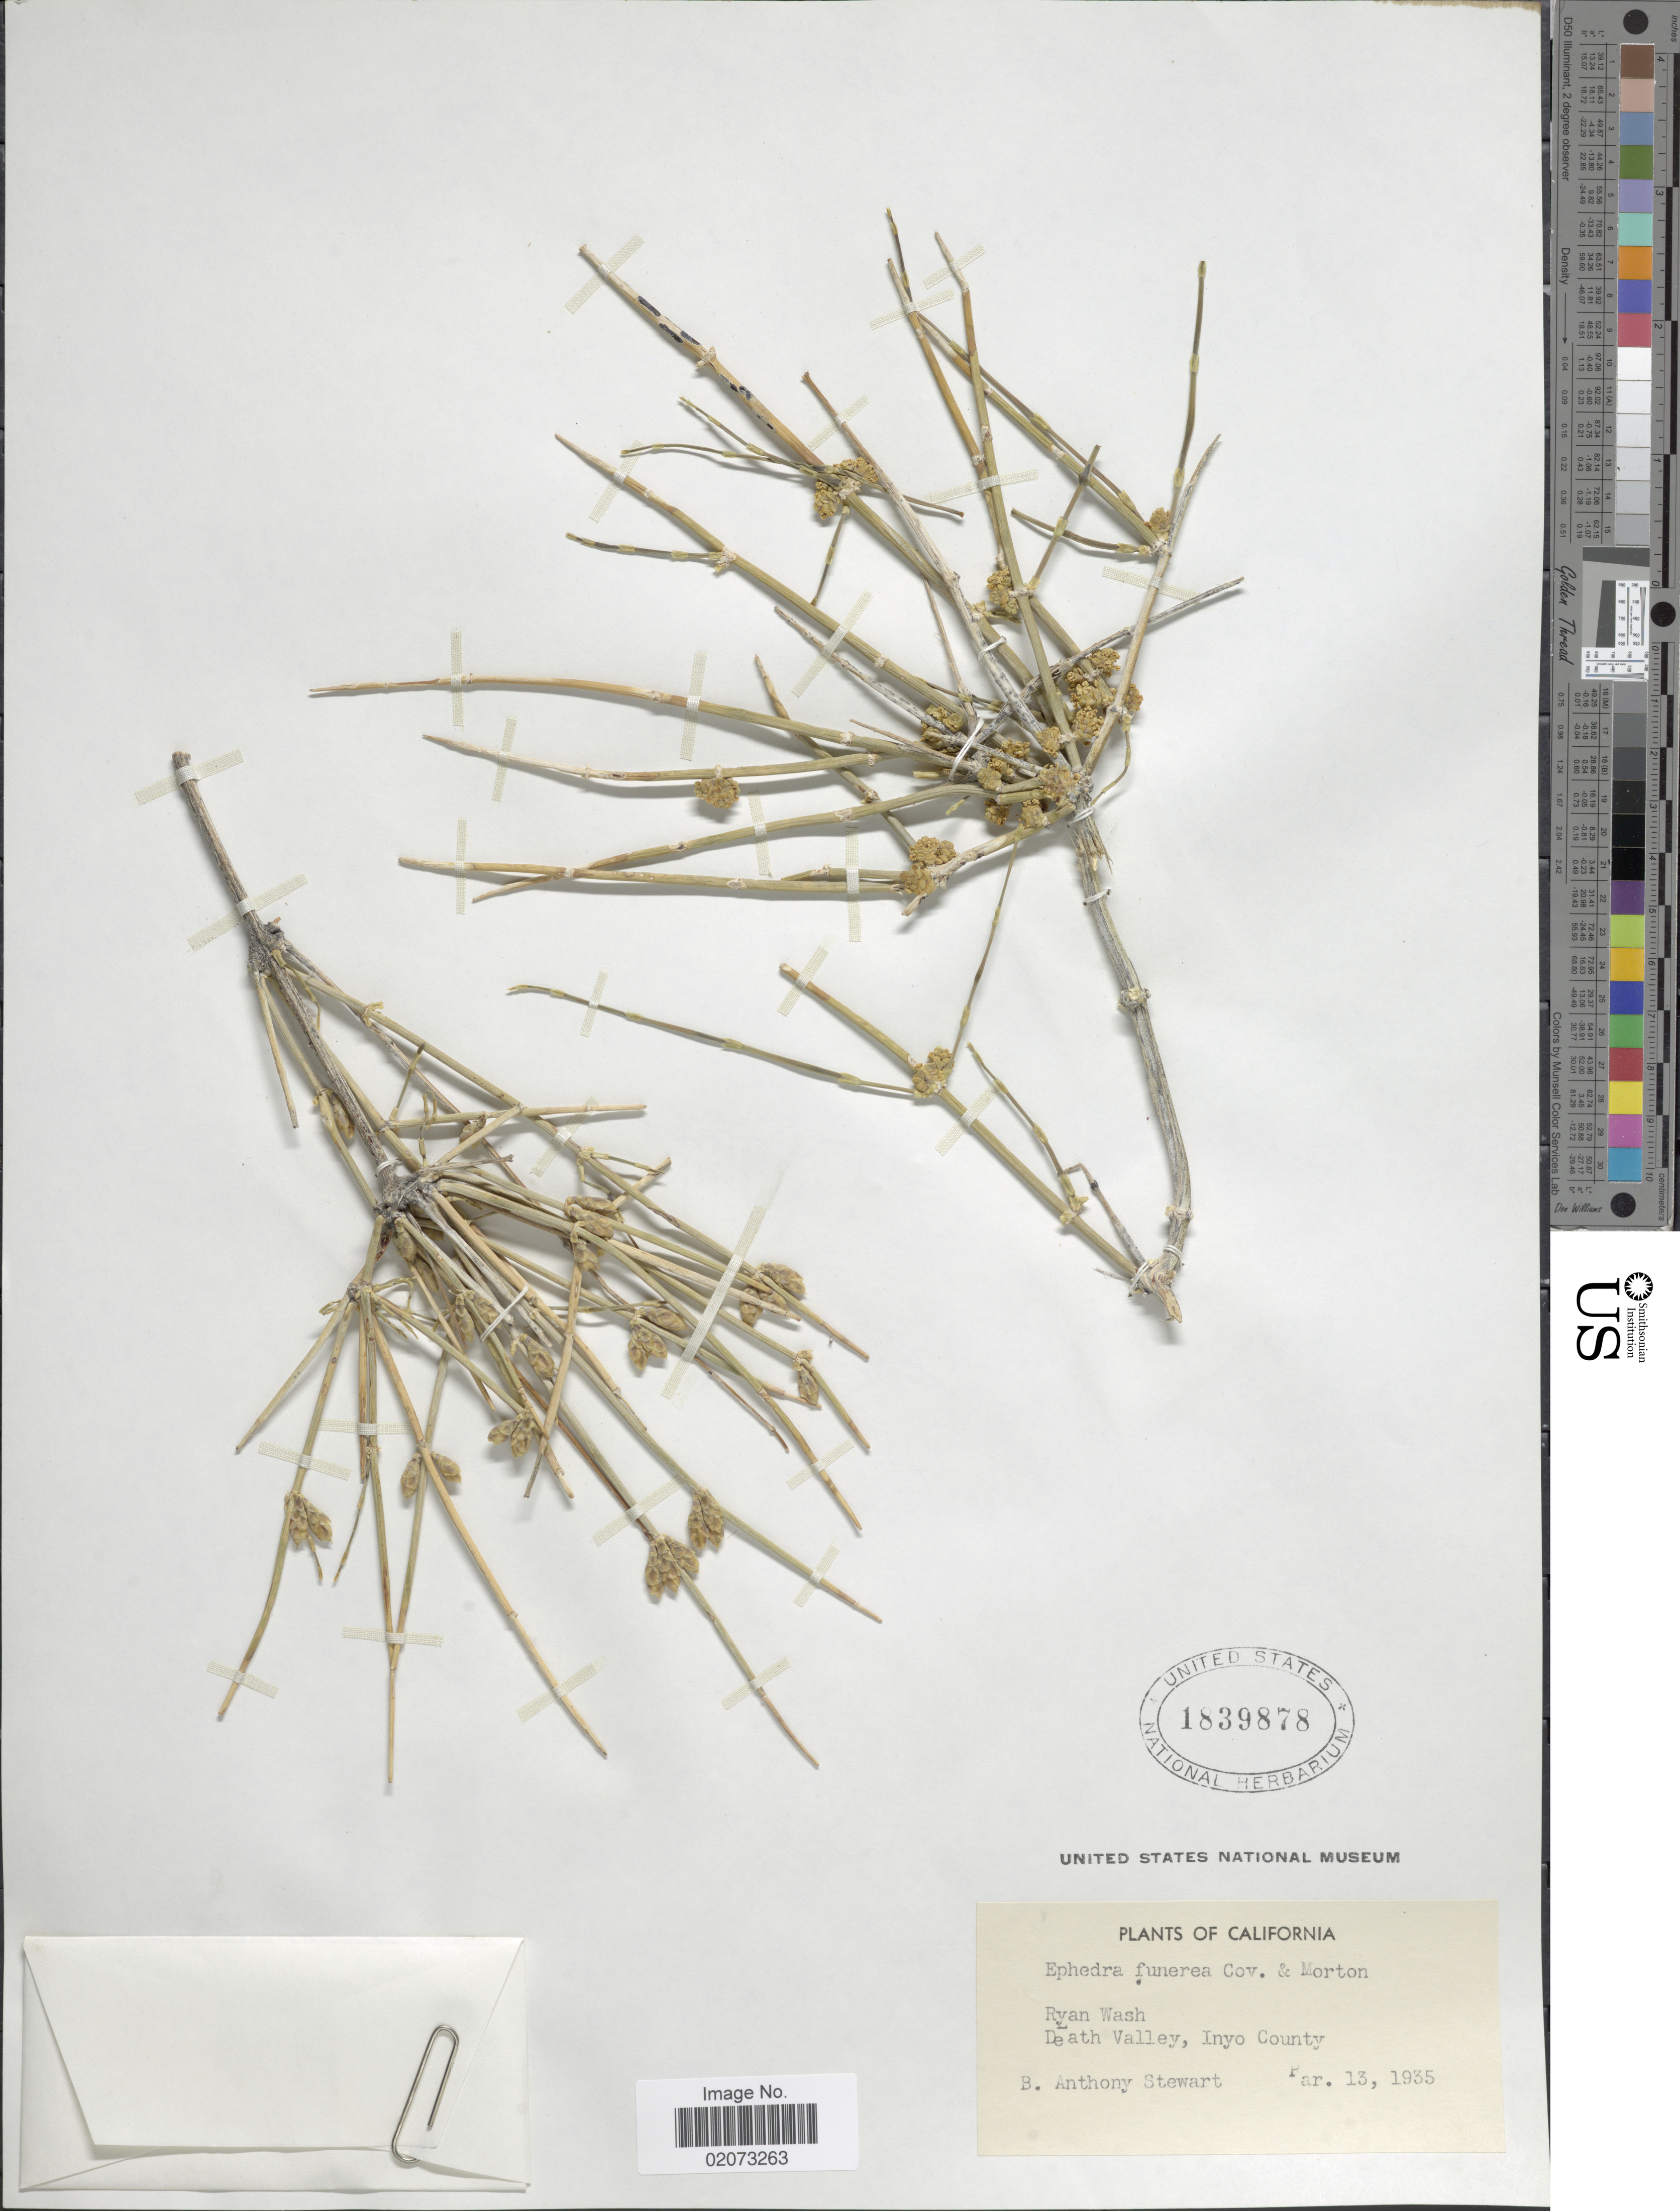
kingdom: Plantae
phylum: Tracheophyta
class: Gnetopsida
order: Ephedrales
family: Ephedraceae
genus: Ephedra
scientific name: Ephedra funerea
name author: Coville & C.V. Morton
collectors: B. Stewart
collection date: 1935-03-13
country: United States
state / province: California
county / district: Inyo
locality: Ryan Wash, Death Valley, Inyo County.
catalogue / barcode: US 1839878